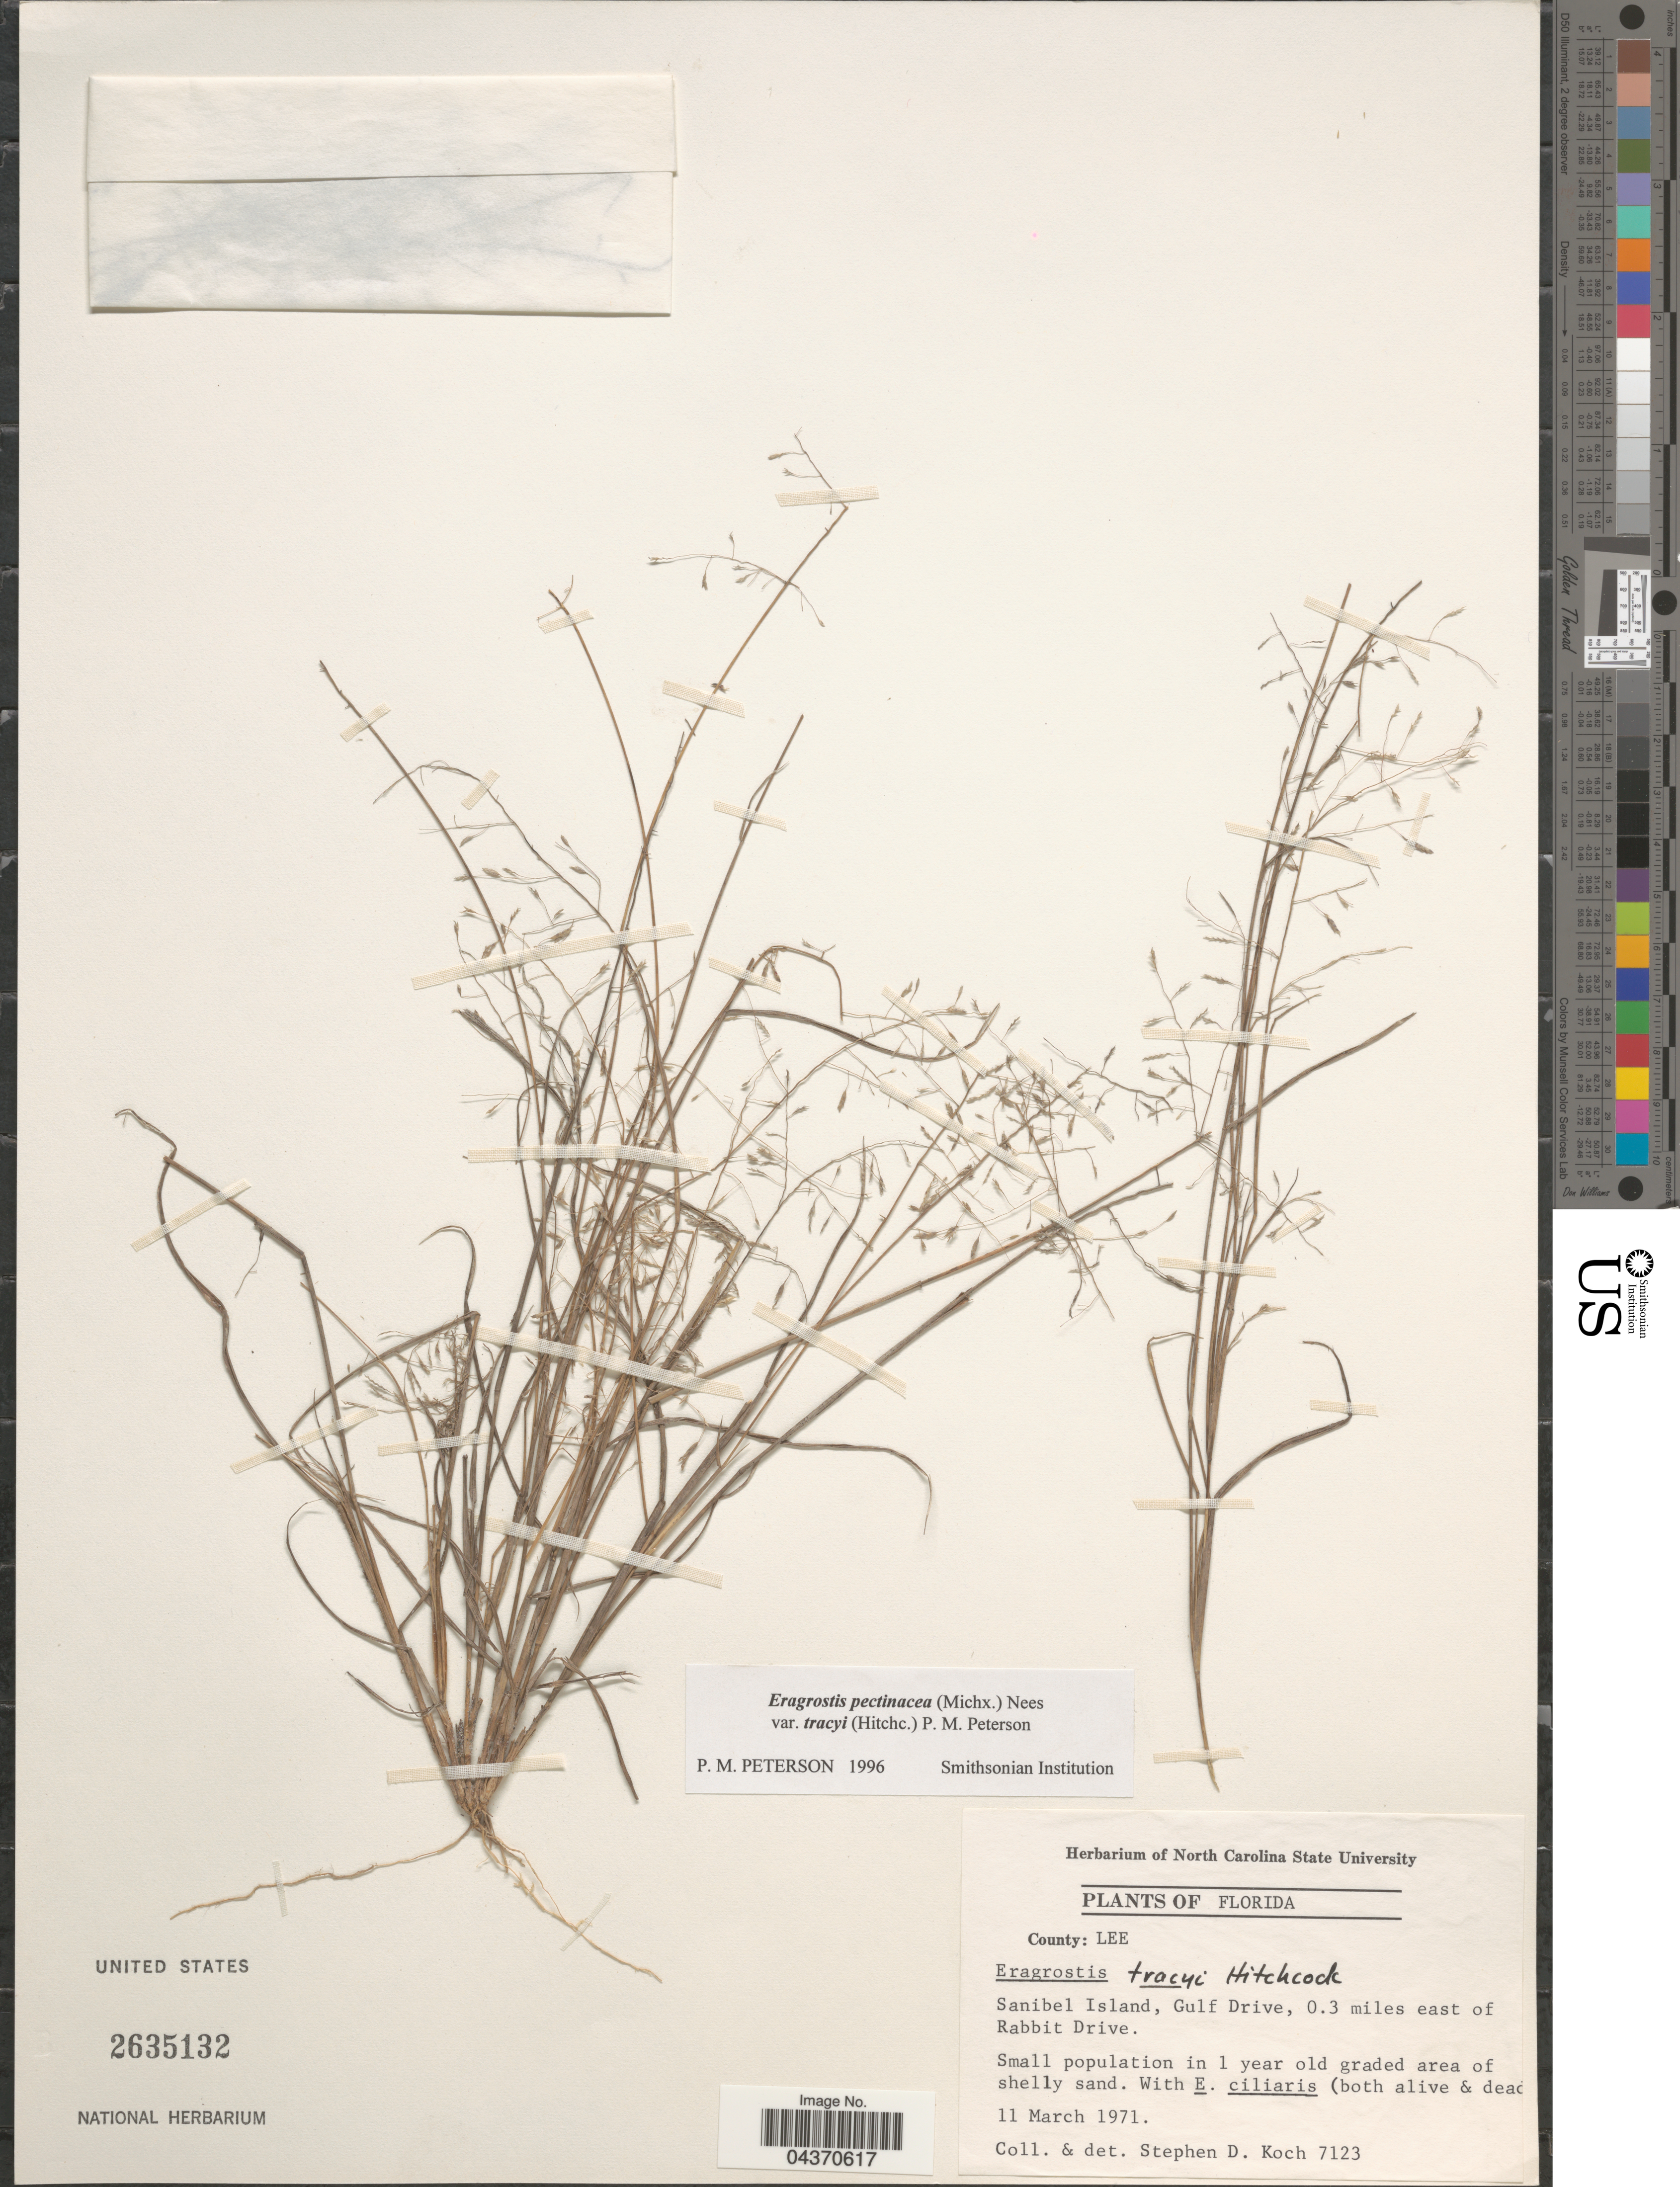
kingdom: Plantae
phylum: Tracheophyta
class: Liliopsida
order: Poales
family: Poaceae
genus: Eragrostis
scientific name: Eragrostis pectinacea var. tracyi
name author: (Hitchc.) P.M. Peterson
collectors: S. D. Koch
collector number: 7123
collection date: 1971-03-11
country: United States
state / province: Florida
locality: County: Lee. Sanibel Island, Gulf Drive, 0.3 miles east of Rabbit Drive.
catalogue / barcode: US 2635132